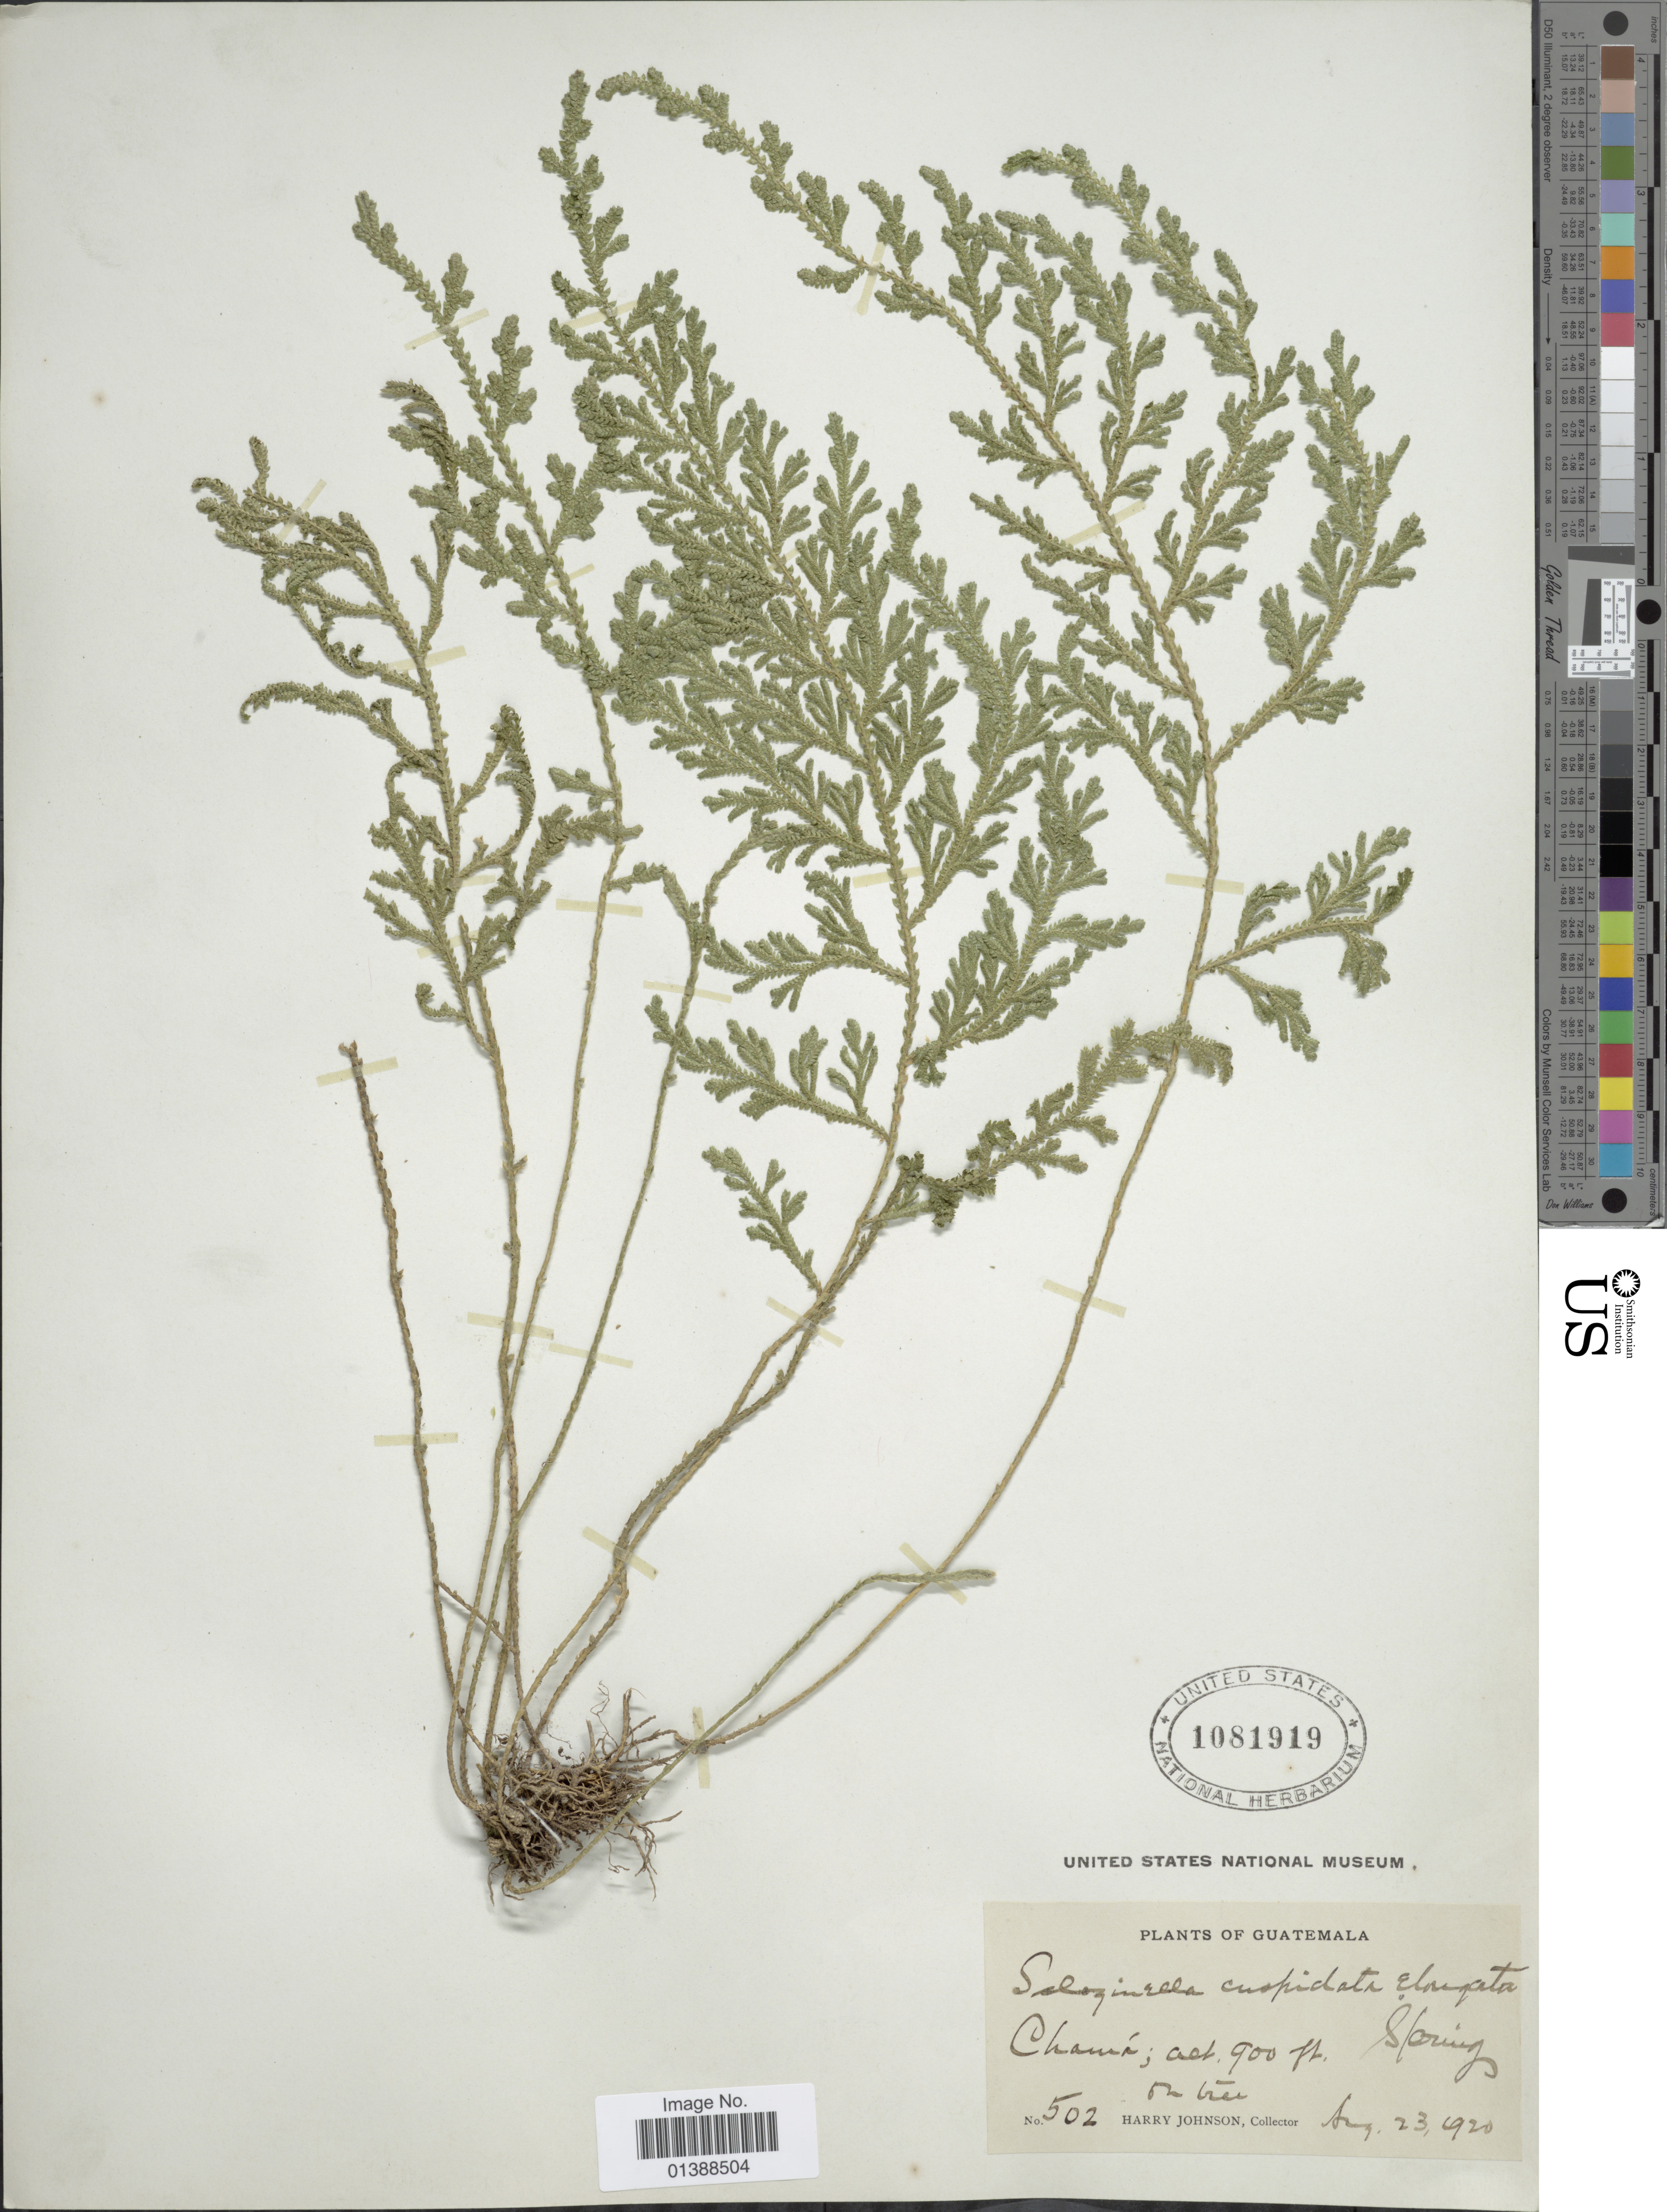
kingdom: Plantae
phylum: Tracheophyta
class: Lycopodiopsida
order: Selaginellales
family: Selaginellaceae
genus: Selaginella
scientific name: Selaginella pallescens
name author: (C. Presl) Spring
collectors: H. Johnson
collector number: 502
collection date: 1920-08-23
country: Guatemala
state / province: Alta Verapaz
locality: Chamá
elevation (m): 274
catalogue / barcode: US 1081919